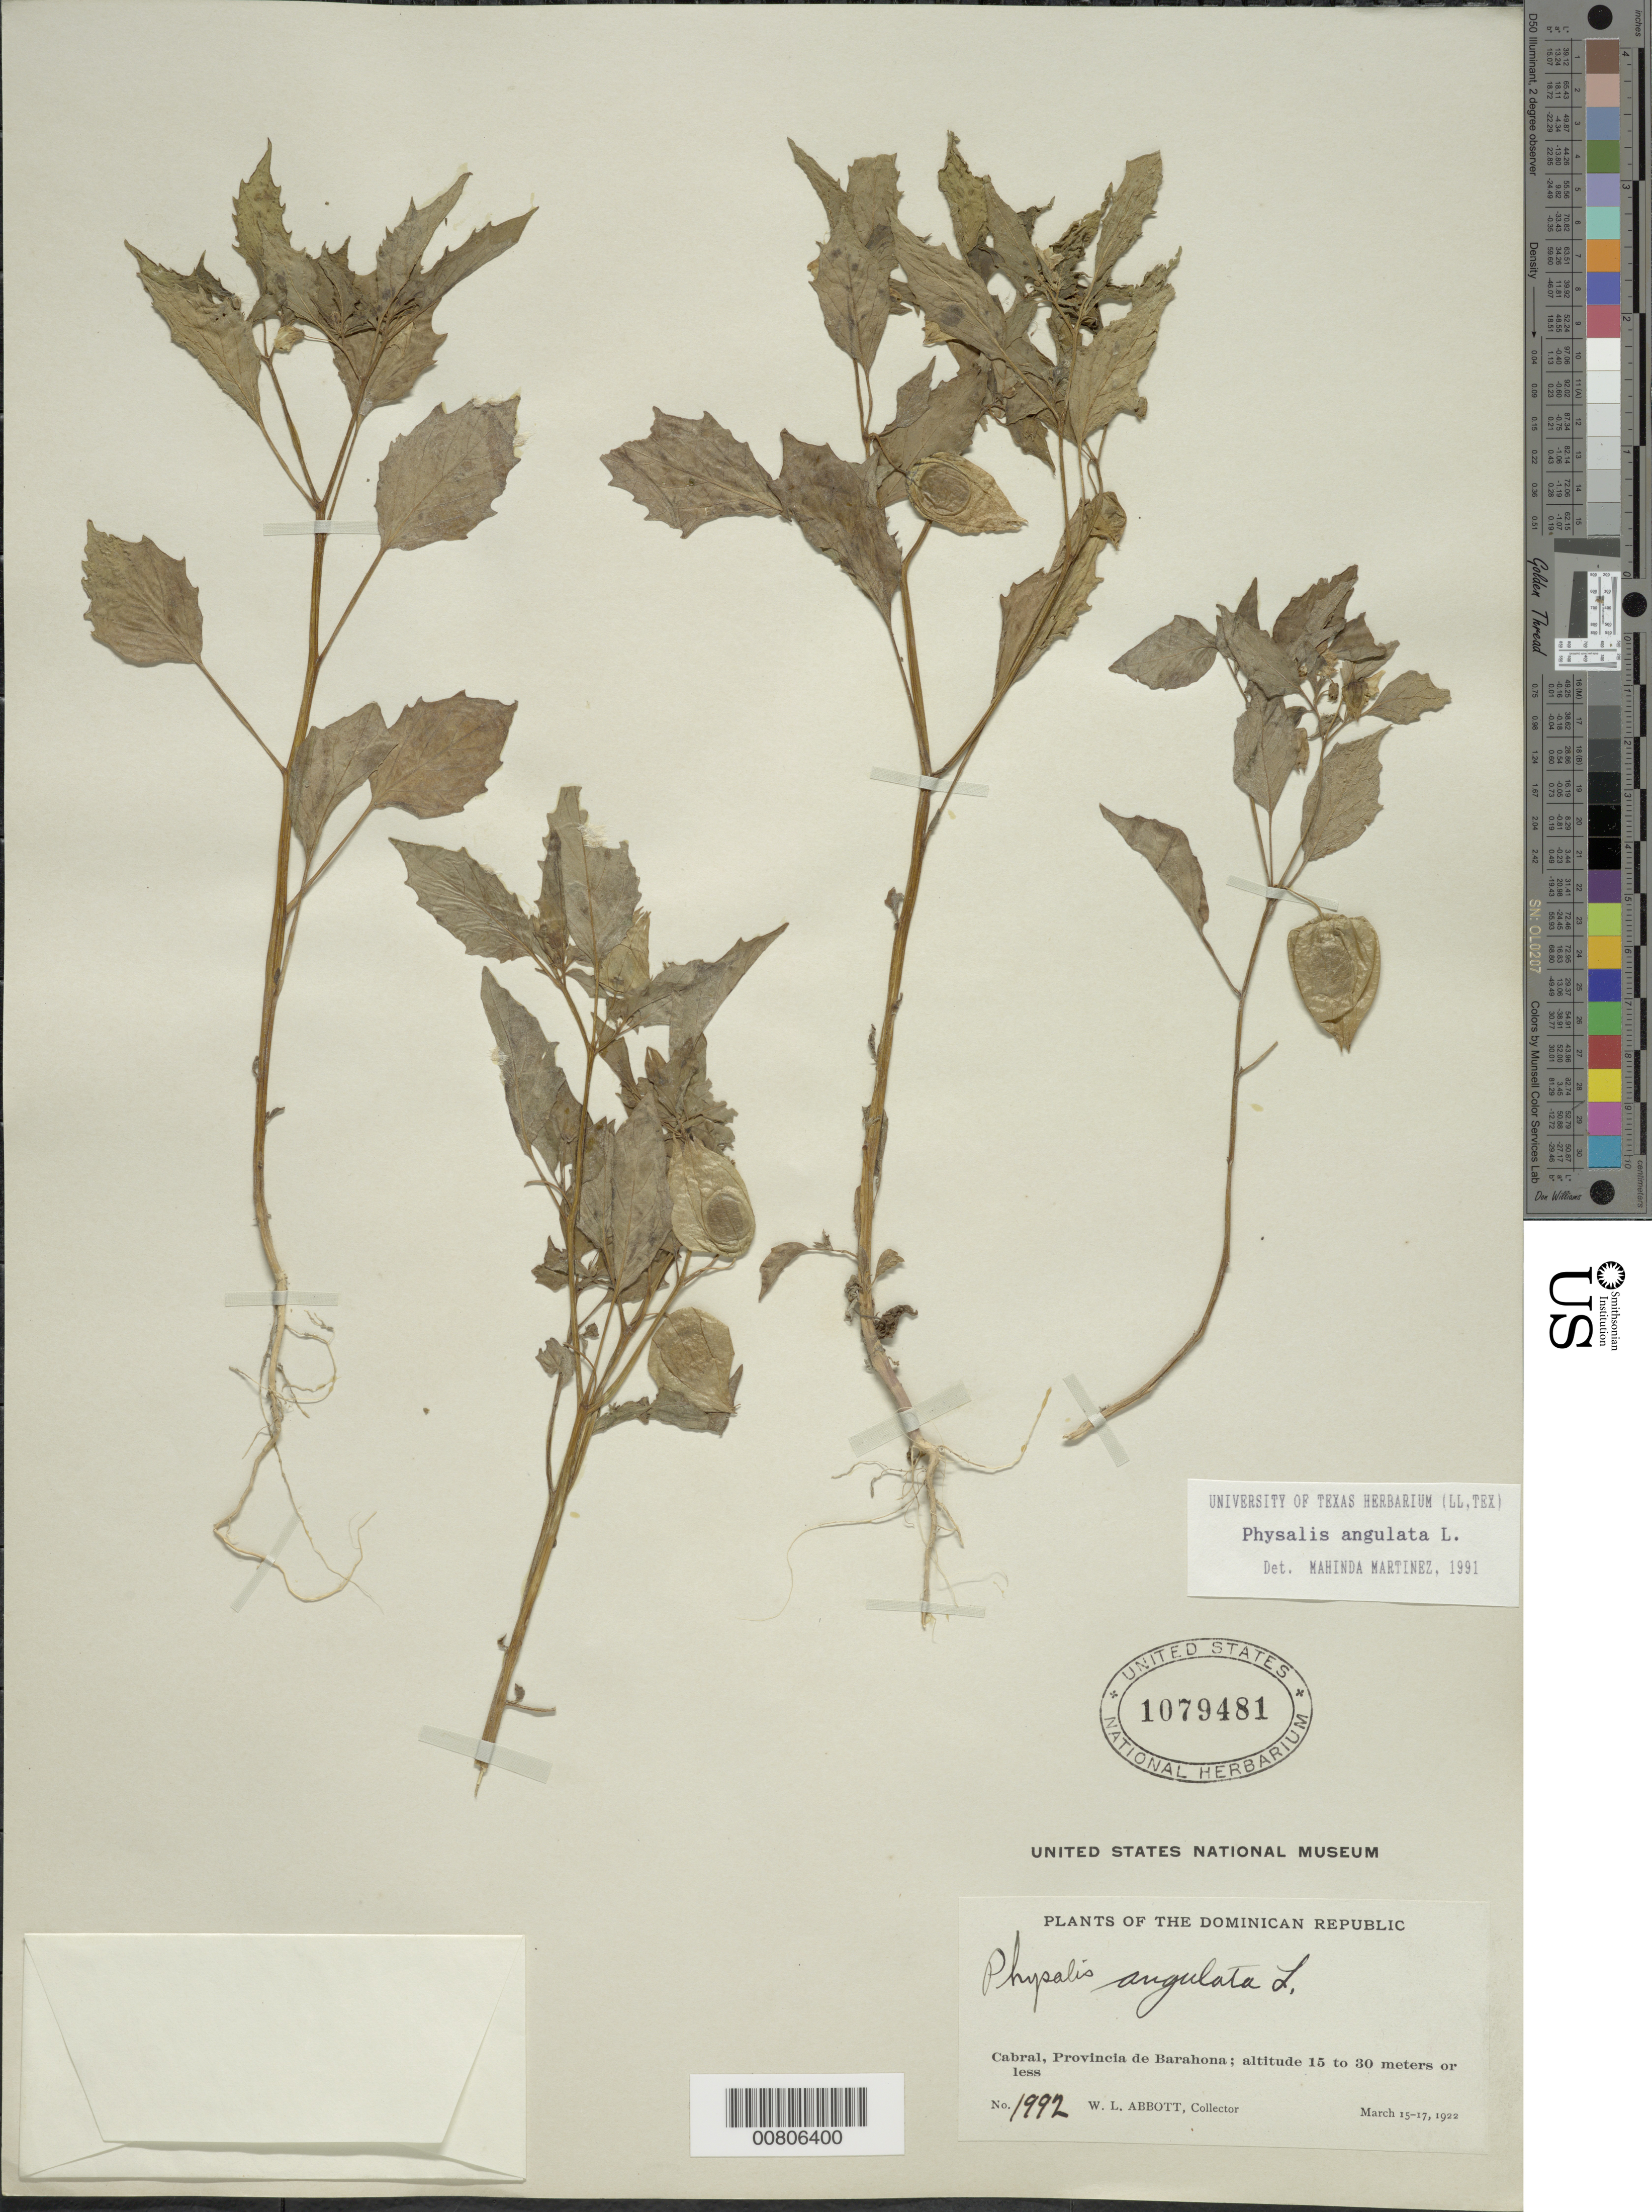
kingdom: Plantae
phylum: Tracheophyta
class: Magnoliopsida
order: Solanales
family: Solanaceae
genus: Physalis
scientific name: Physalis angulata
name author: L.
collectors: W. L. Abbott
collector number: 1992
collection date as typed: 15 Mar 1922 to 17 Mar 1922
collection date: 1922-03-15/1922-03-17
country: Dominican Republic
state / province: Barahona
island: Hispaniola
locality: Cabral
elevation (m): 15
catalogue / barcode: US 1079481